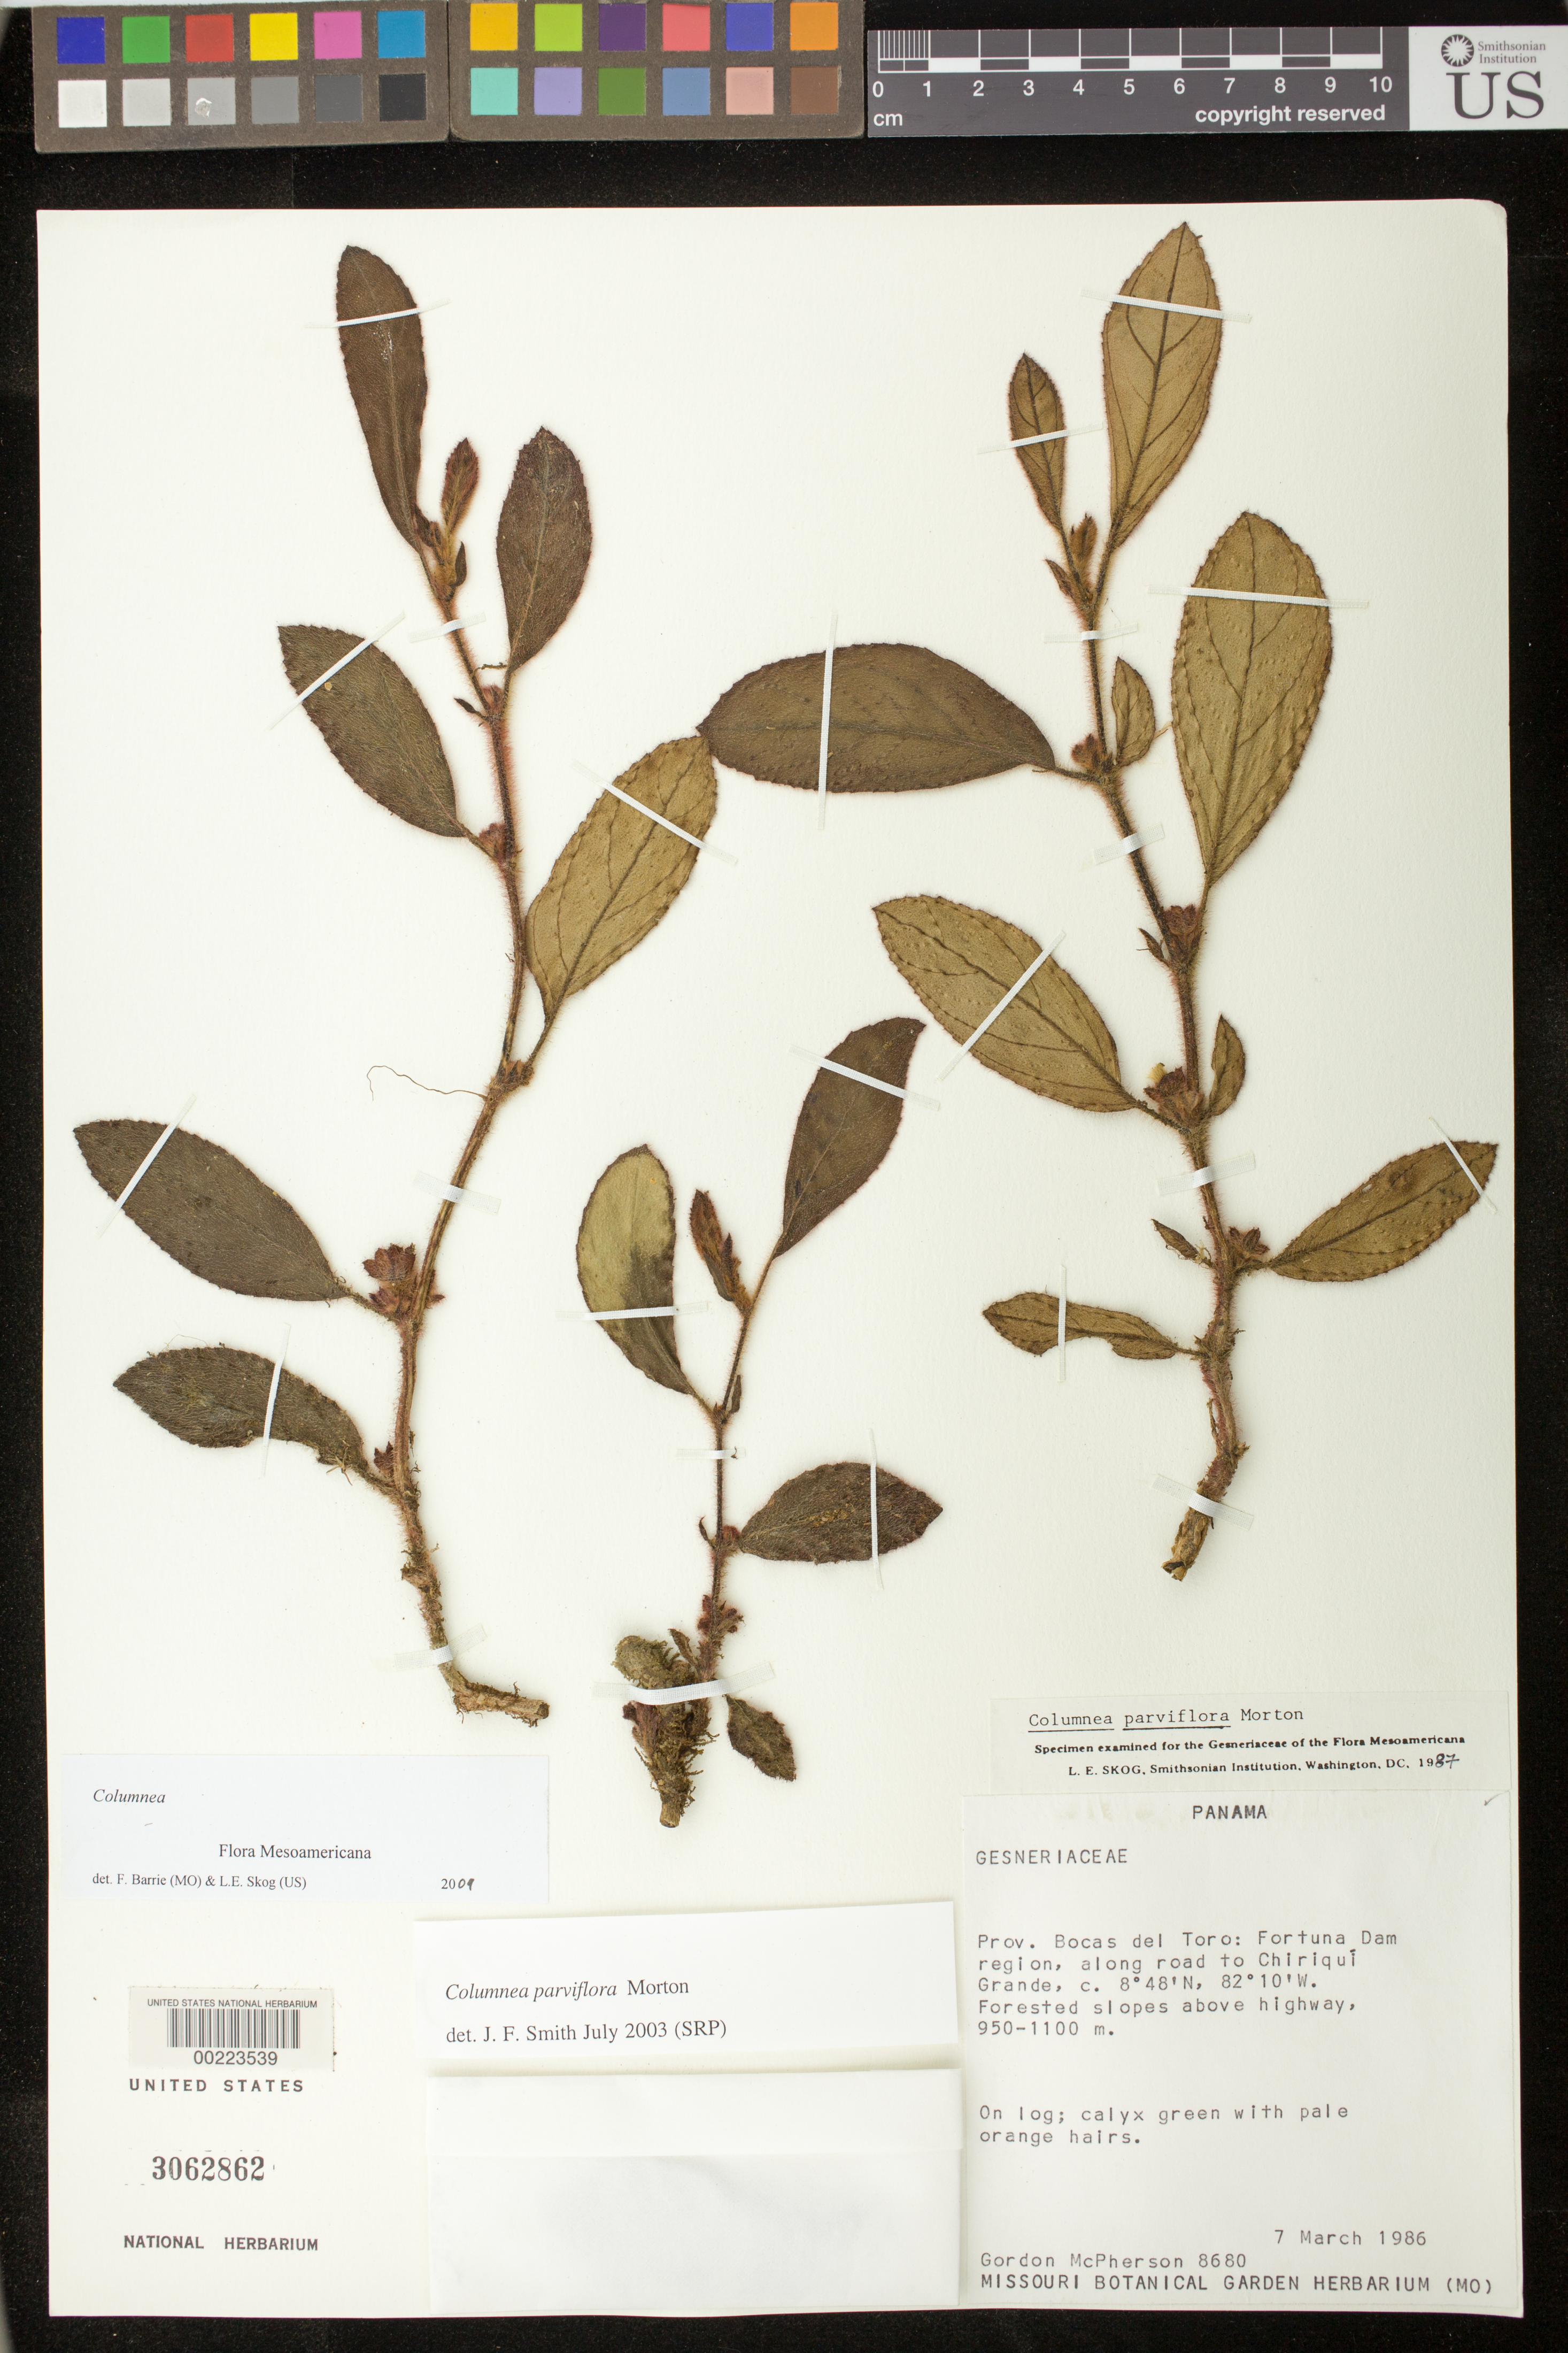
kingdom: Plantae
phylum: Tracheophyta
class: Magnoliopsida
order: Lamiales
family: Gesneriaceae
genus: Columnea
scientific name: Columnea herthae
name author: Mansf.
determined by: Clark, J. L.; Skog, Laurence E.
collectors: G. D. McPherson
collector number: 8680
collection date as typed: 07 Mar 1986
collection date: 1986-03-07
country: Panama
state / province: Bocas del Toro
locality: Fortuna Dam region, along road to Chiriquí Grande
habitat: Forested slopes above highway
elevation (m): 950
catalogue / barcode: US 3062862